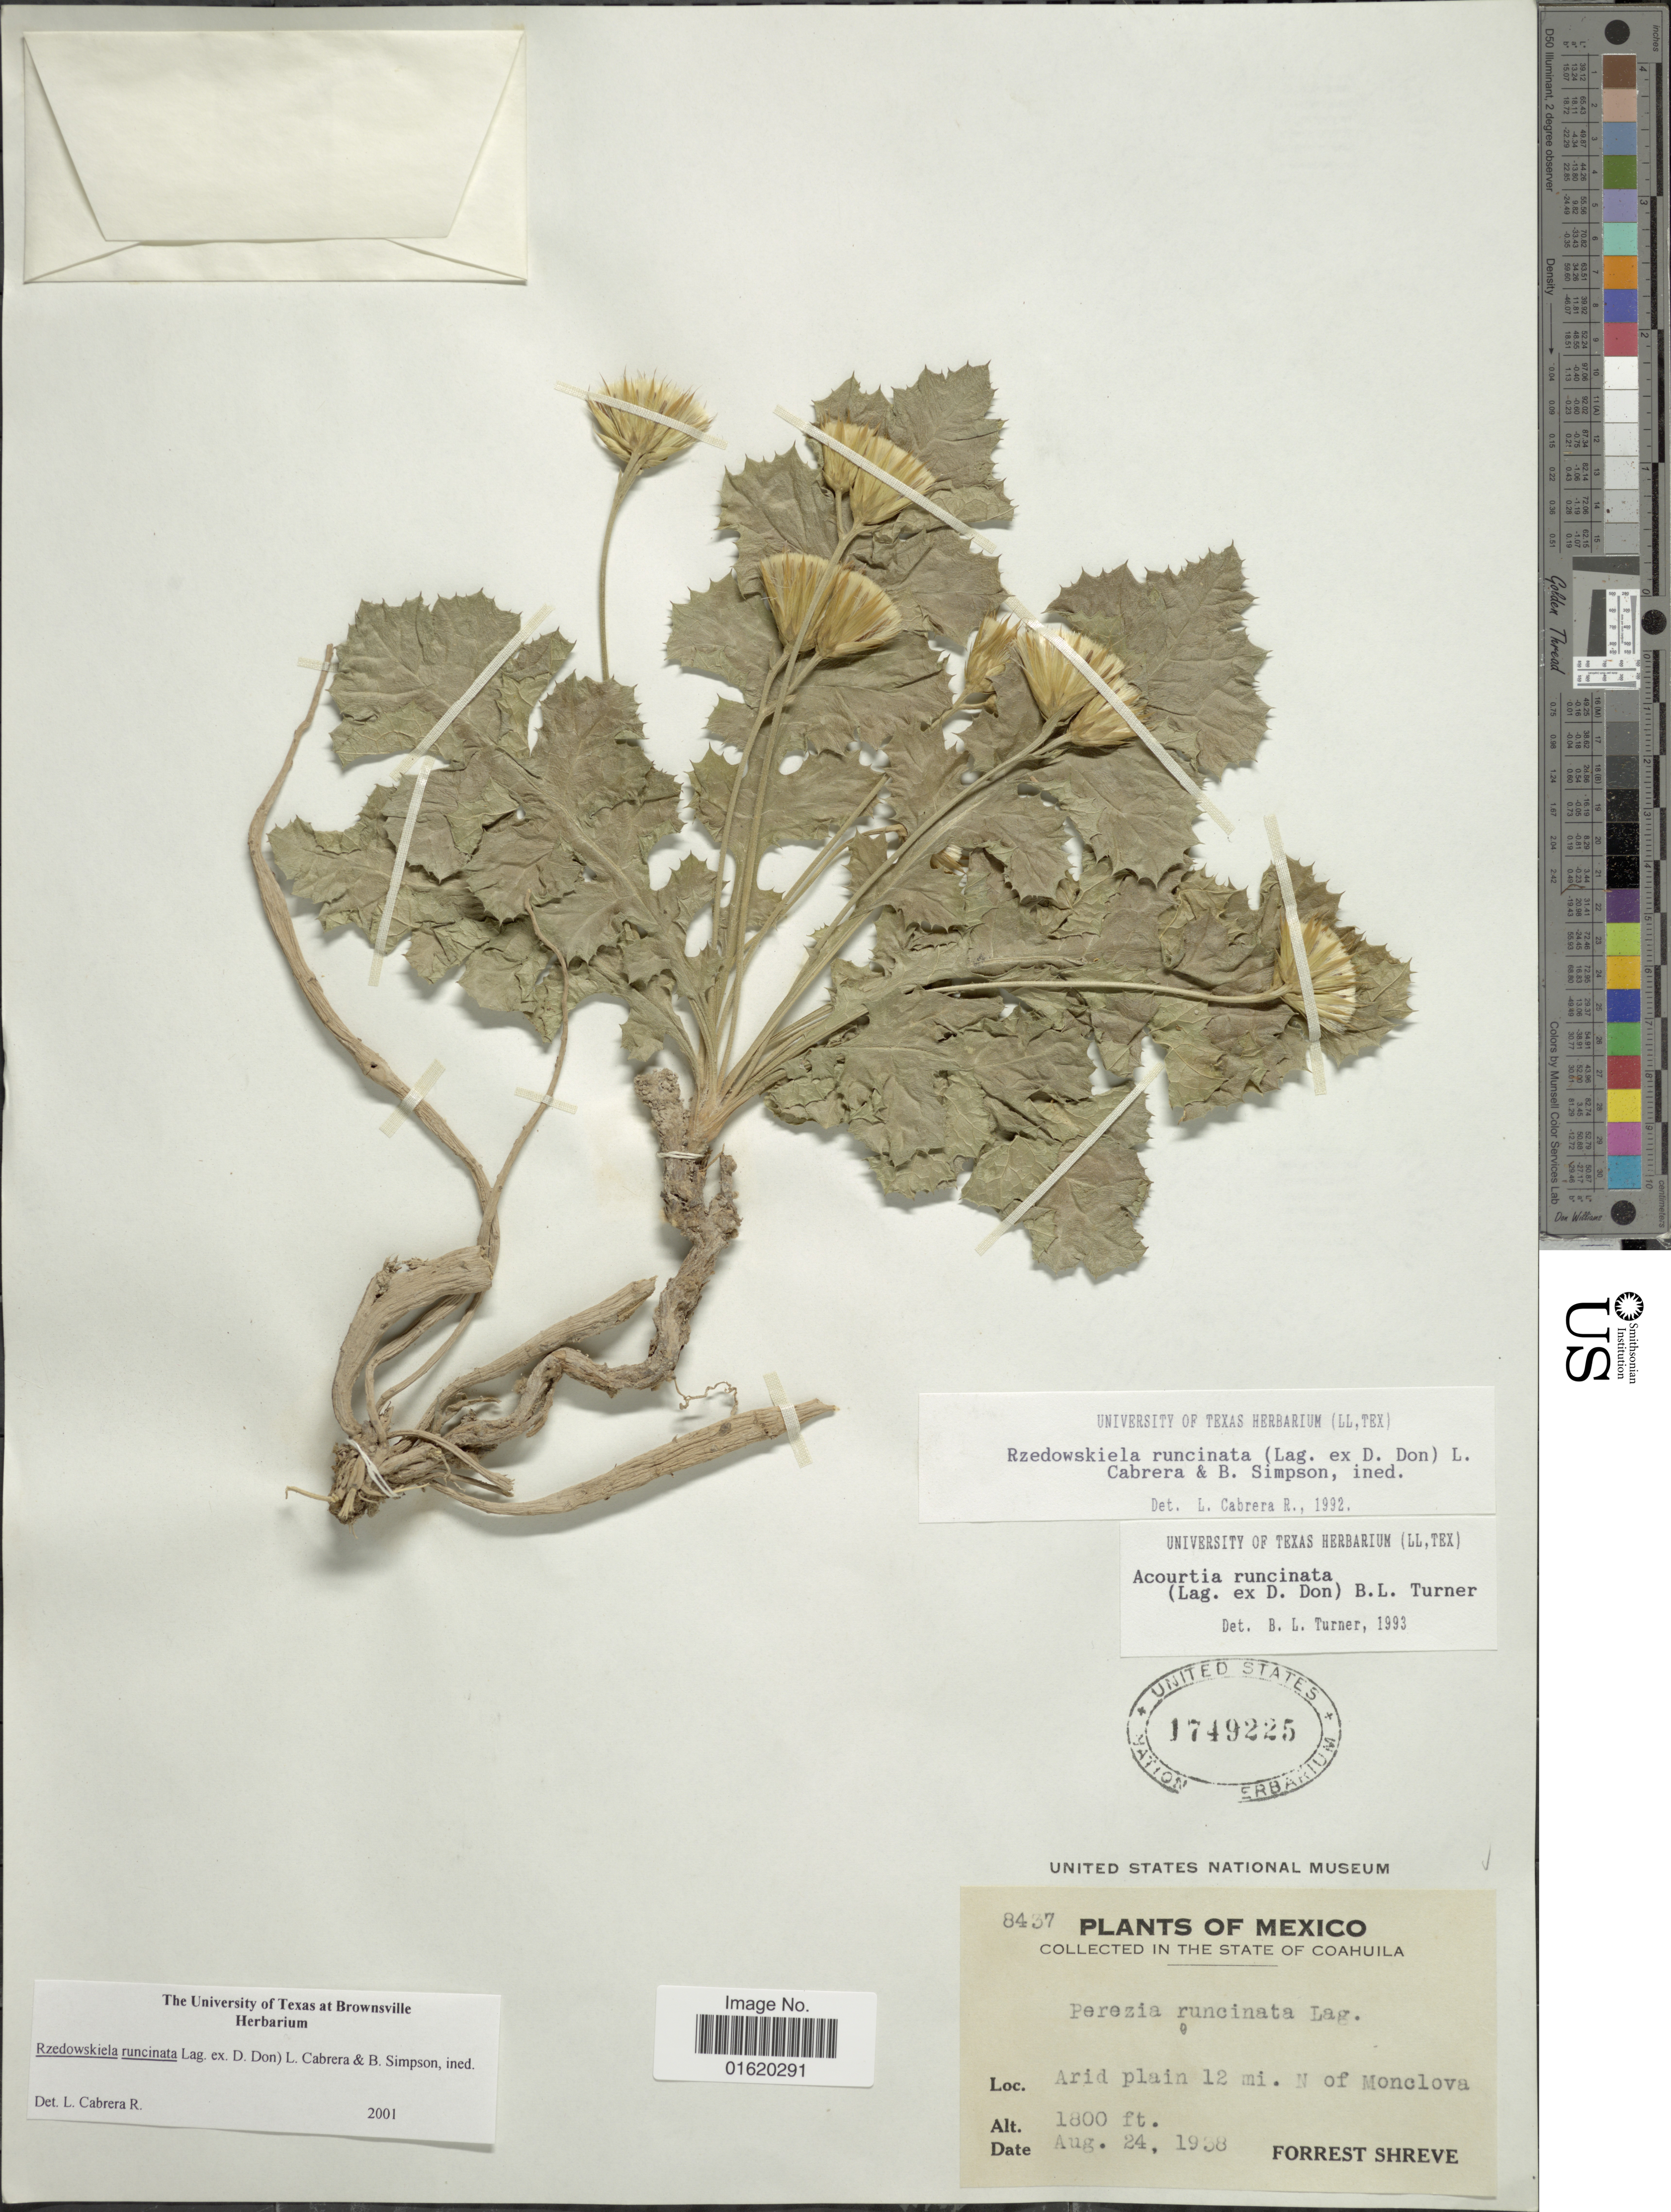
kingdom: Plantae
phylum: Tracheophyta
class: Magnoliopsida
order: Asterales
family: Asteraceae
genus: Acourtia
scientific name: Acourtia runcinata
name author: (D. Don) B.L. Turner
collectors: F. Shreve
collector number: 8437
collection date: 1938-08-24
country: Mexico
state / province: Coahuila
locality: Aris plain 12 mi. N of Monclova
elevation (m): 549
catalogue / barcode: US 1749225